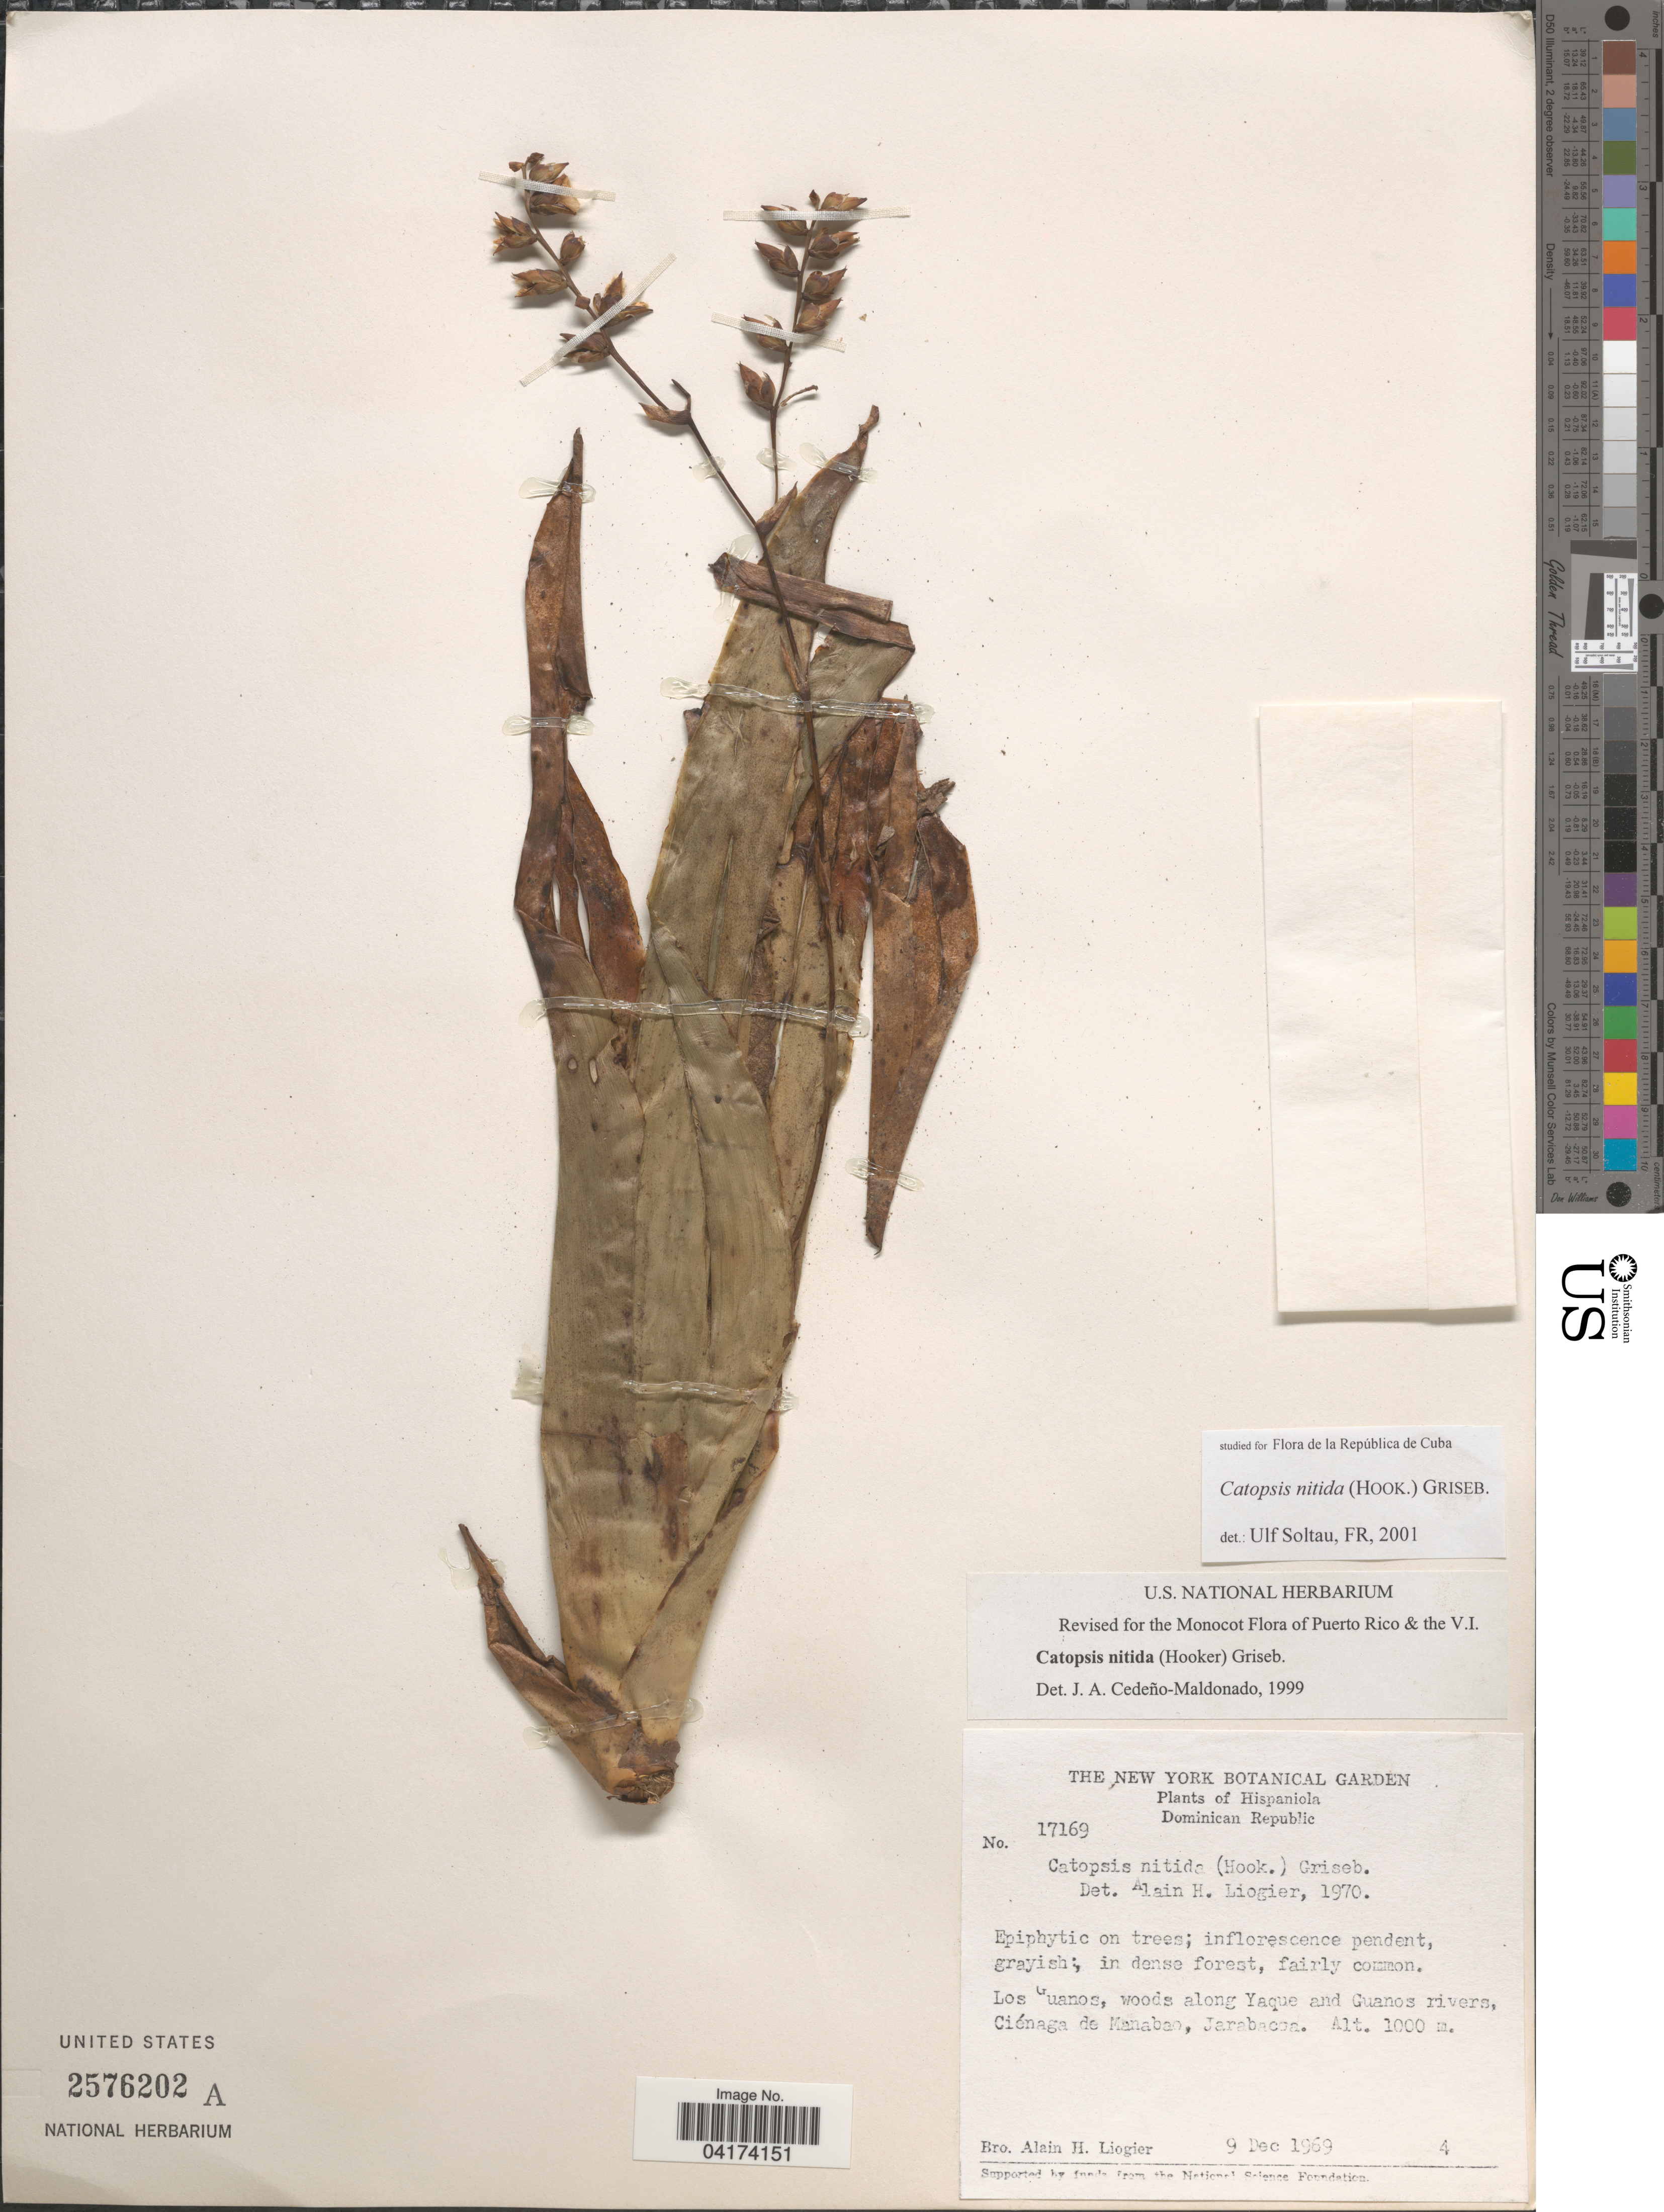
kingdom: Plantae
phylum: Tracheophyta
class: Liliopsida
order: Poales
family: Bromeliaceae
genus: Catopsis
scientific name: Catopsis nitida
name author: (Hook.) Griseb.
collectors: A. H. Liogier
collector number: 17169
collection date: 1969-12-09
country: Dominican Republic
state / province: La Vega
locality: Hispaniola. Los Campos, woods along Yaque and Guanos rivers, Ciónaga de Manabao, Jarabacoa.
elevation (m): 1000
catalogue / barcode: US 2576206A